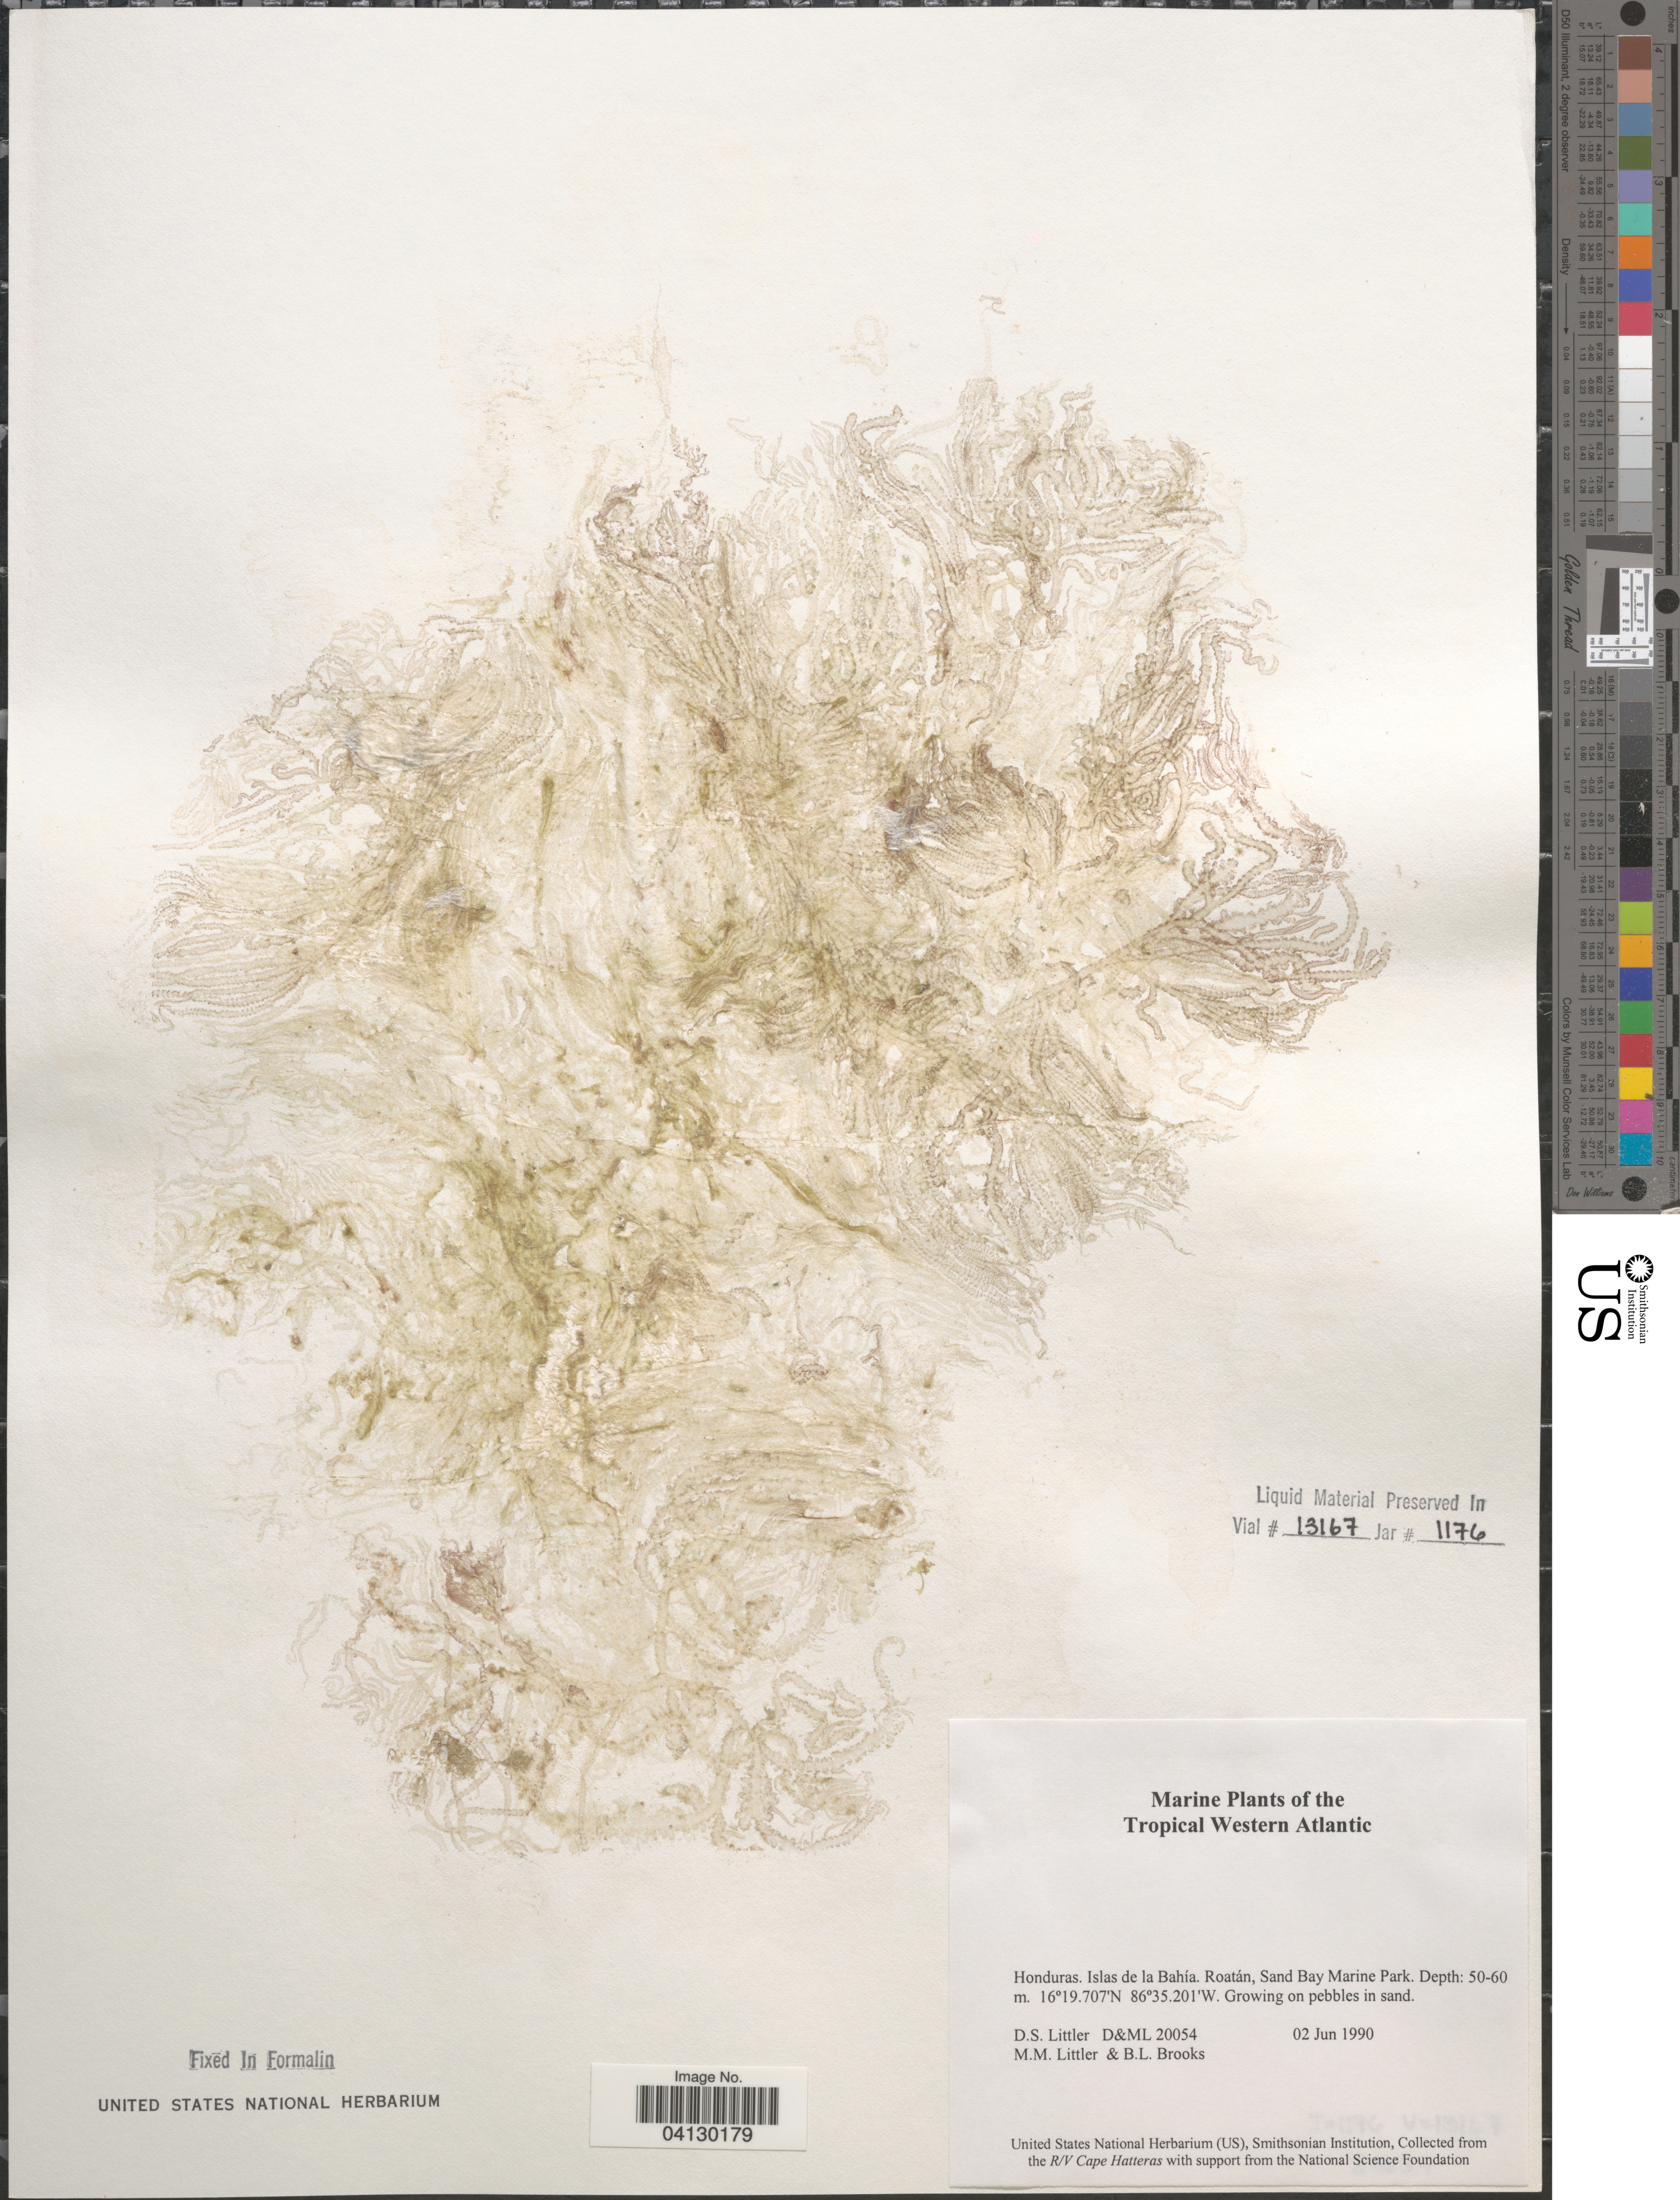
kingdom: Plantae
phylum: Rhodophyta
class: Florideophyceae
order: Corallinales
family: Corallinaceae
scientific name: Crustose Coralline Algae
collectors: D. S. Littler & B. Brooks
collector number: D&ML 20054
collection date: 1990-06-02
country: Honduras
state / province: Islas de la Bahía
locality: The Tropical Western Atlantic. Roatán, Sand Bay Marine Park.